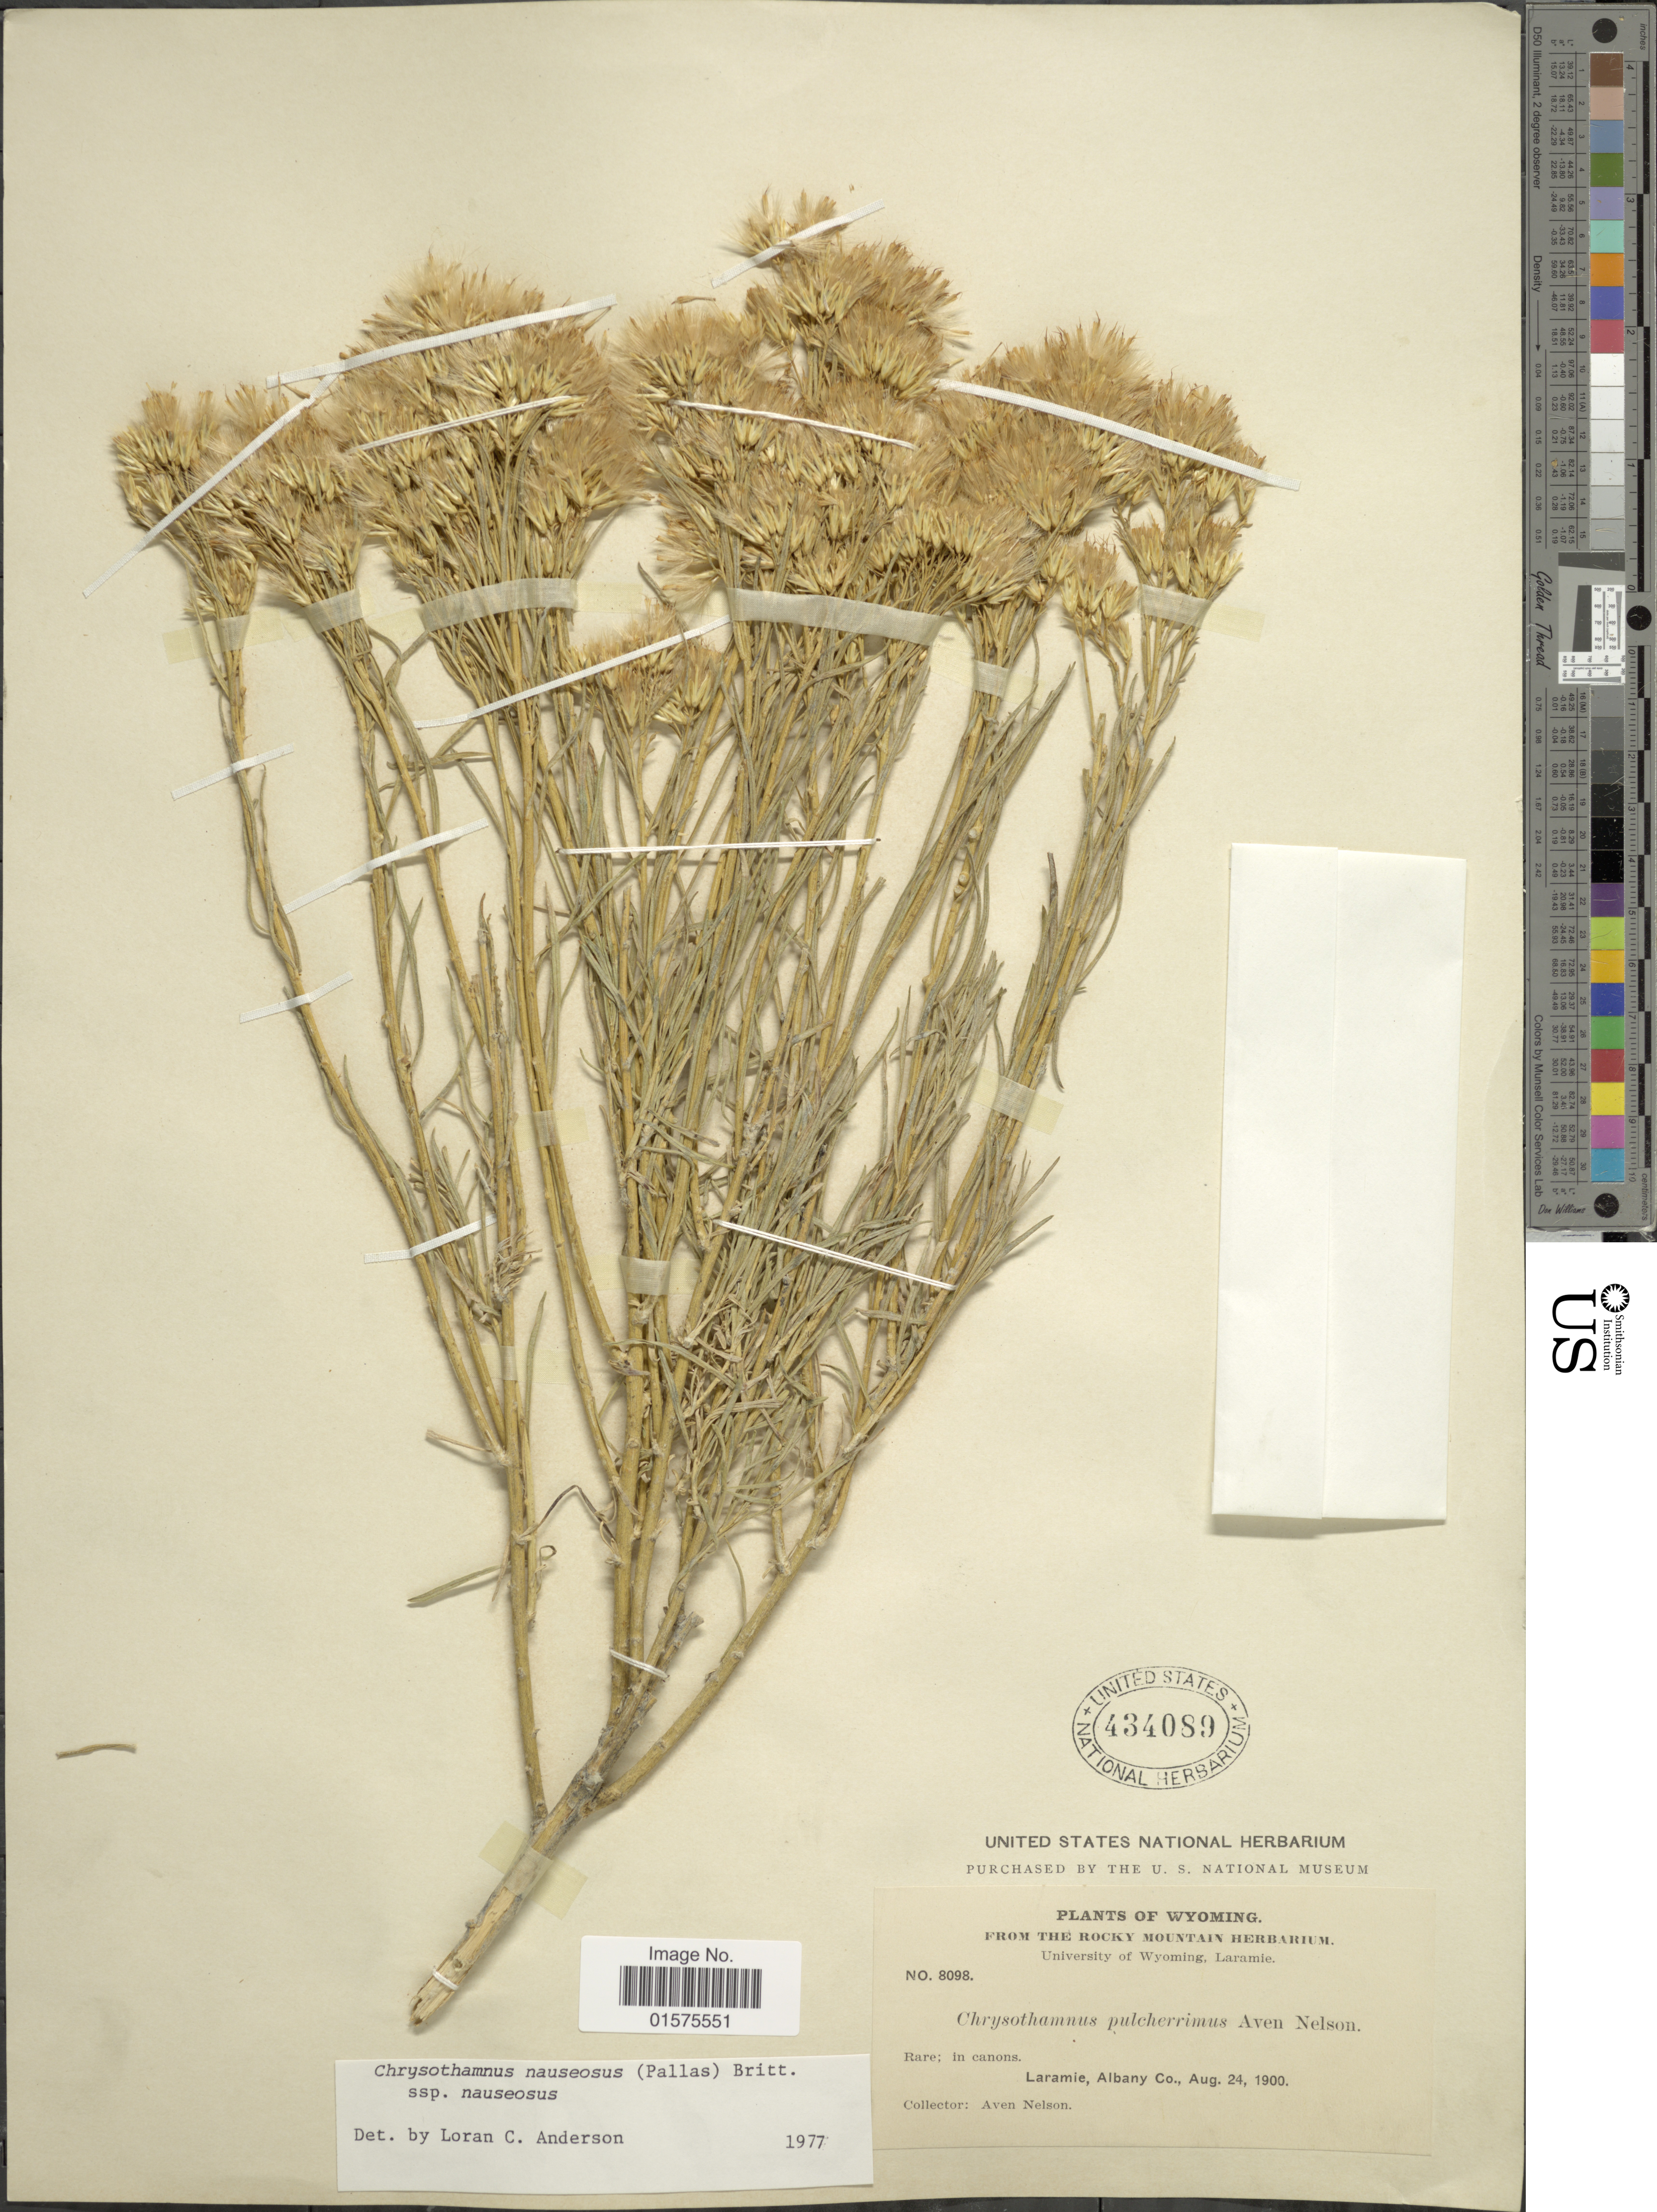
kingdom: Plantae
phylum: Tracheophyta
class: Magnoliopsida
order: Asterales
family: Asteraceae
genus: Ericameria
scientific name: Ericameria nauseosa var. nauseosa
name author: (Pall. ex Pursh) G.L. Nesom & G.I. Baird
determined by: Urbatsch, Lowell E., Curator (LSU), Louisiana State University (UNITED STATES)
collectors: A. Nelson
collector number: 8098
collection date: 1900-08-24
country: United States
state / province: Wyoming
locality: Laramie, Albany Co.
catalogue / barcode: US 434089